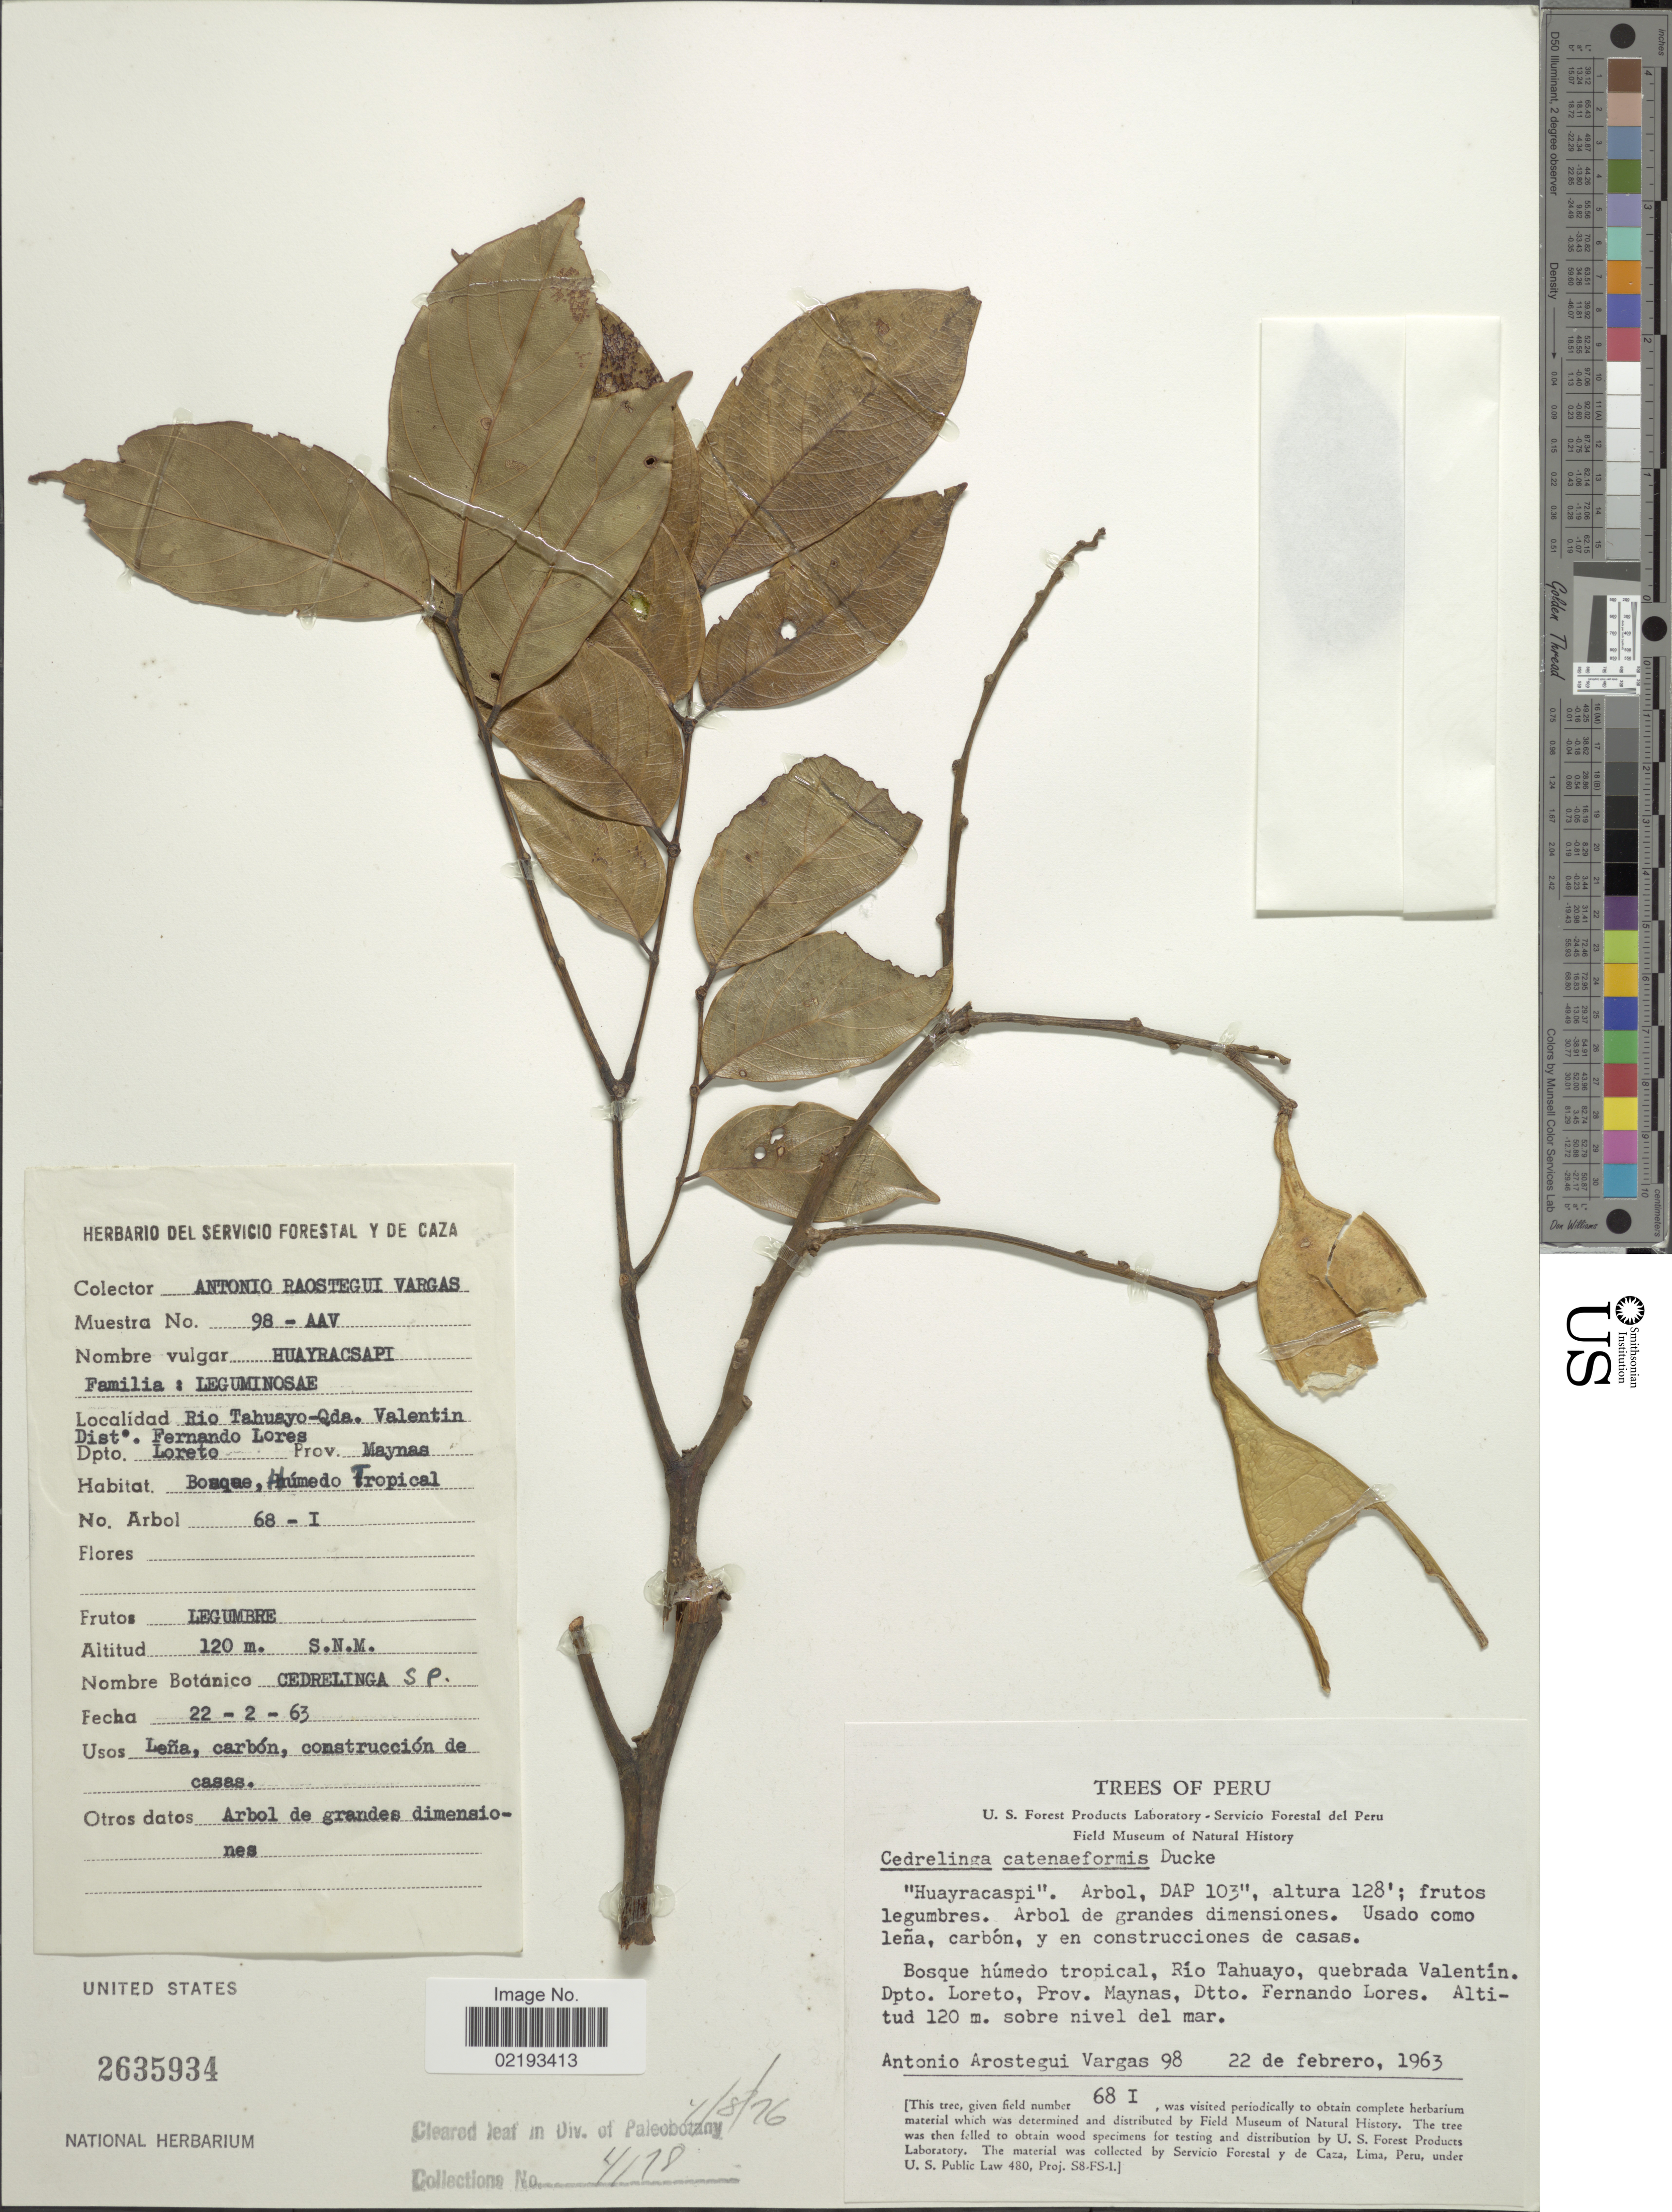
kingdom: Plantae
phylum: Tracheophyta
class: Magnoliopsida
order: Fabales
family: Fabaceae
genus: Cedrelinga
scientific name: Cedrelinga catenaeformis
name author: (Ducke) Ducke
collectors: A. Arostegui V.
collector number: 98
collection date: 1963-02-22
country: Peru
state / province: Loreto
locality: Boque húmedo tropical, Río Tahuayo, quebrada Valentín Dpto. Loreto, Prov. Maynas, Dtto Fernando Lores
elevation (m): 120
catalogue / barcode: US 2635934